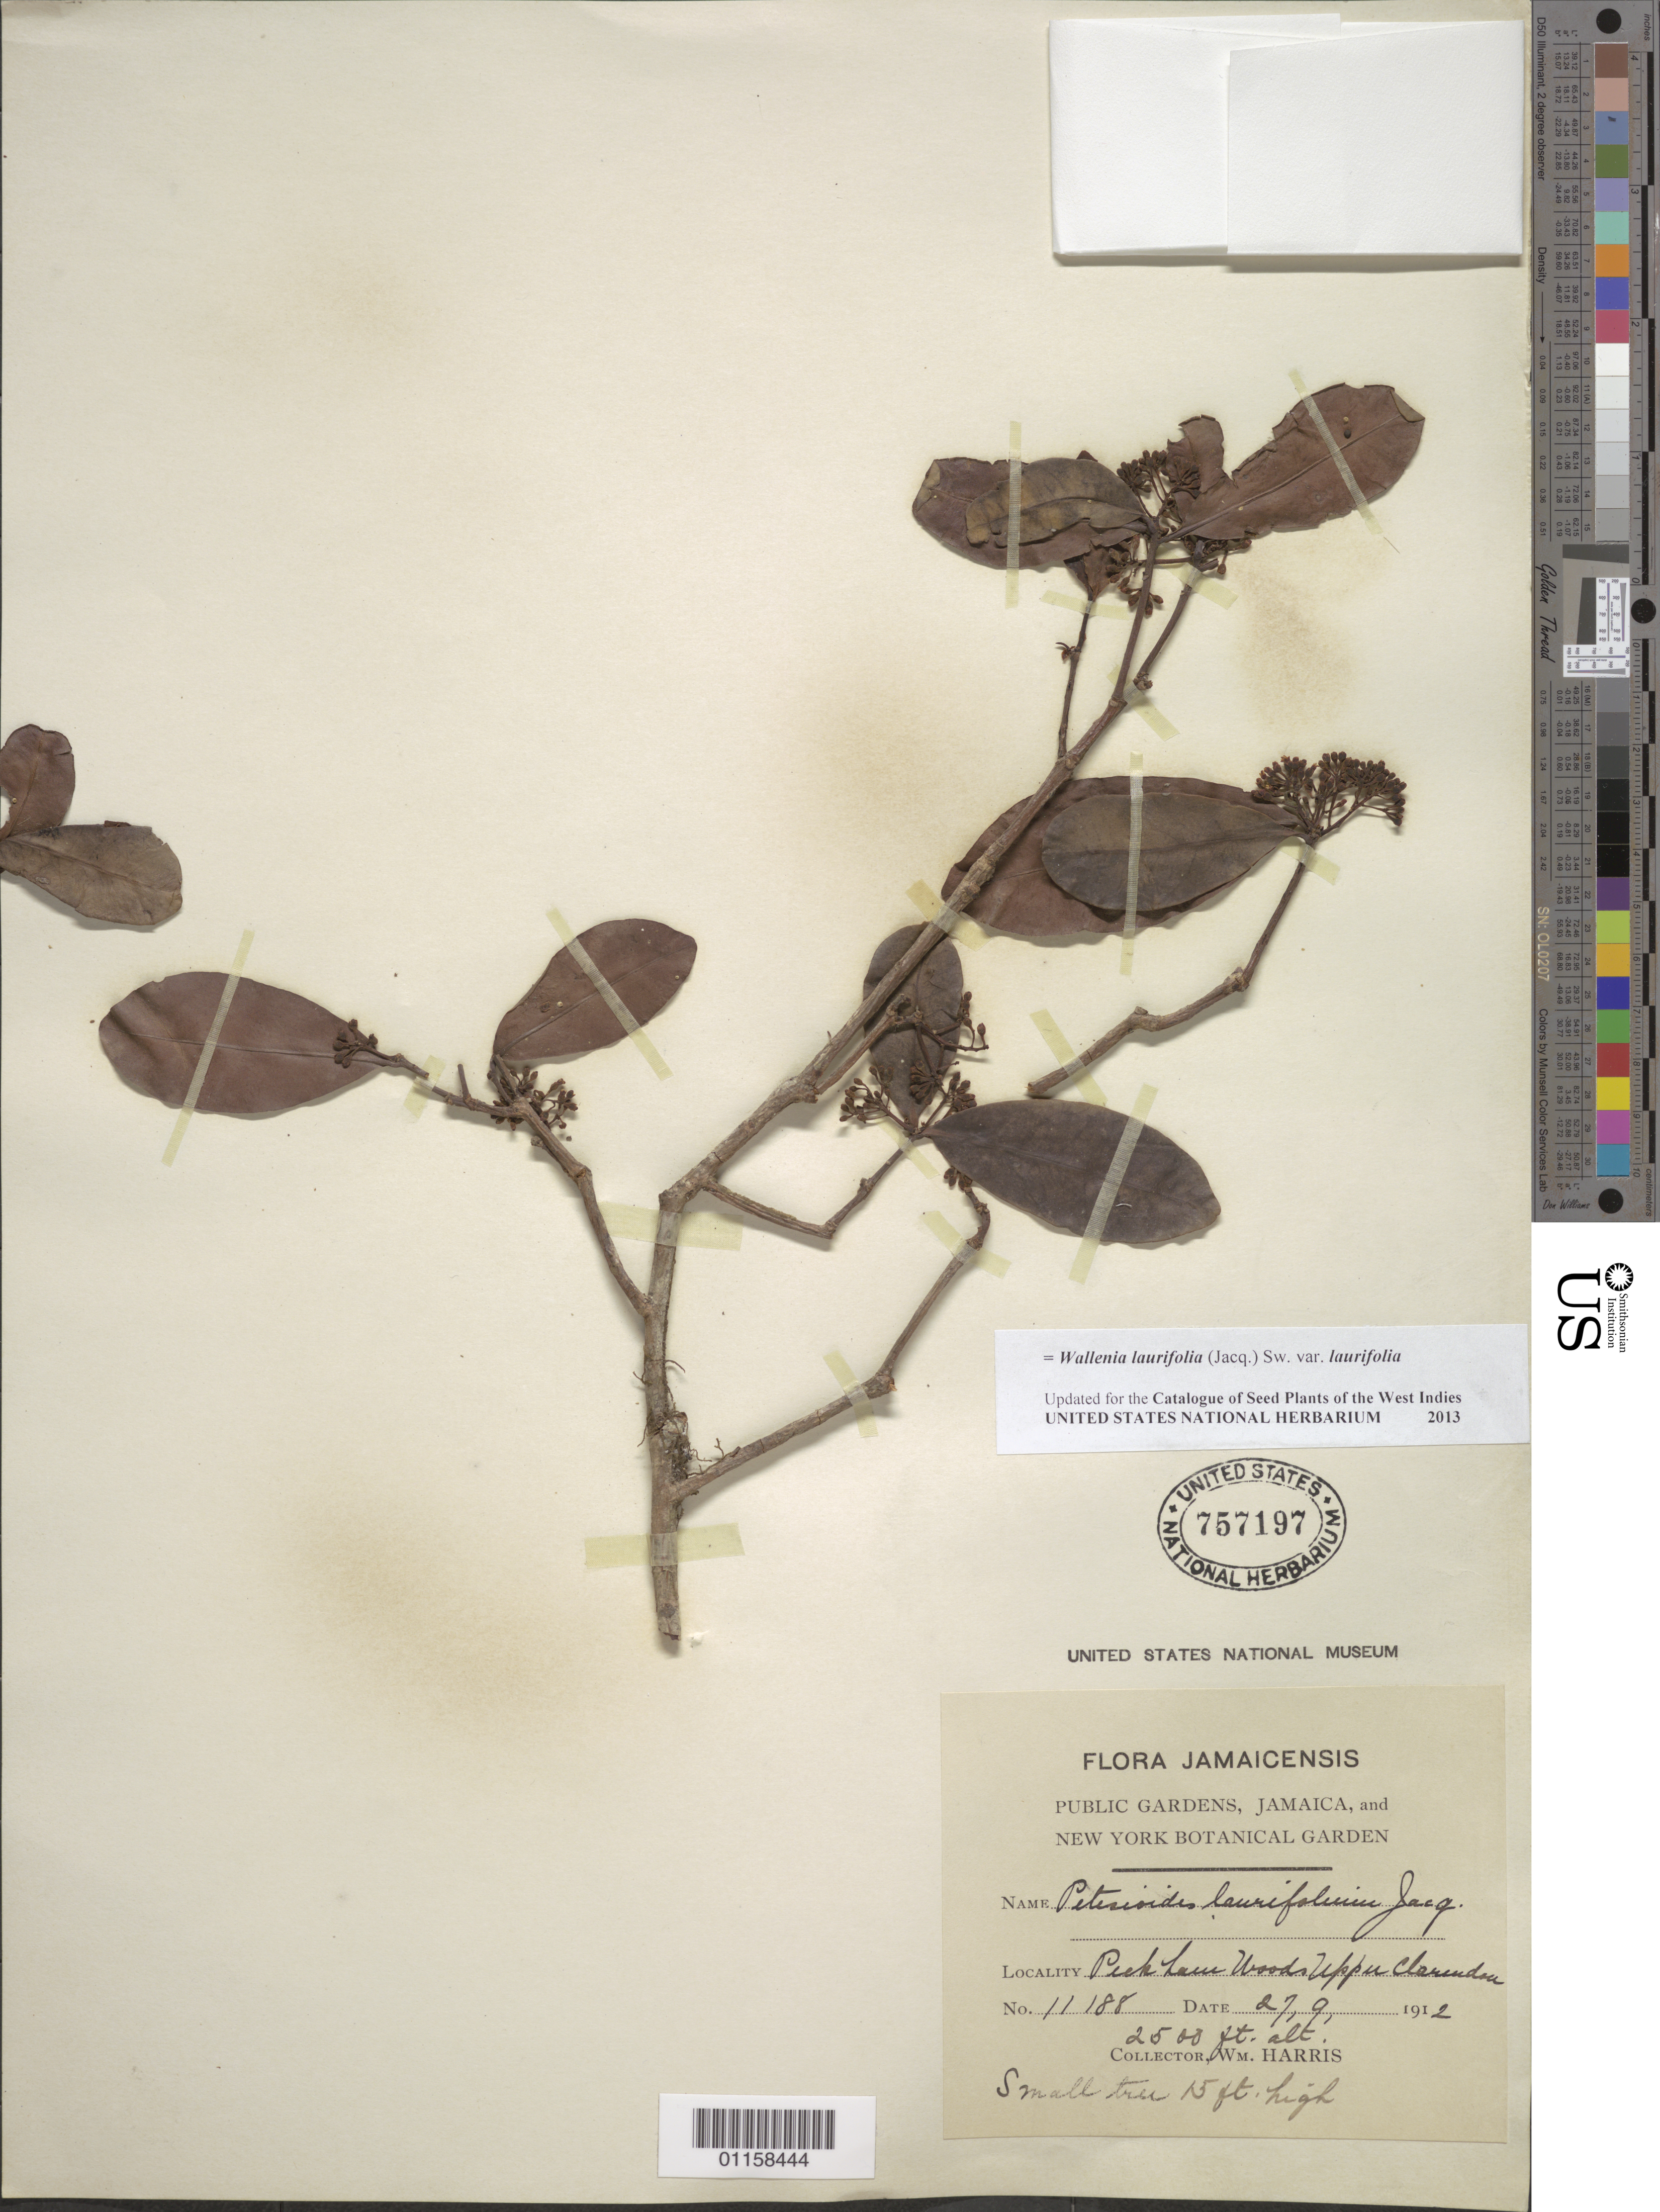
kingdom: Plantae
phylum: Tracheophyta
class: Magnoliopsida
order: Ericales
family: Primulaceae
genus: Wallenia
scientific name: Wallenia laurifolia var. laurifolia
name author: (Jacq.) Sw.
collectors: W. H. Harris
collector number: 11188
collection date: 1912-09-27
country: Jamaica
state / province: Clarendon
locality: Peckham Woods.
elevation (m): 762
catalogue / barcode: US 757197